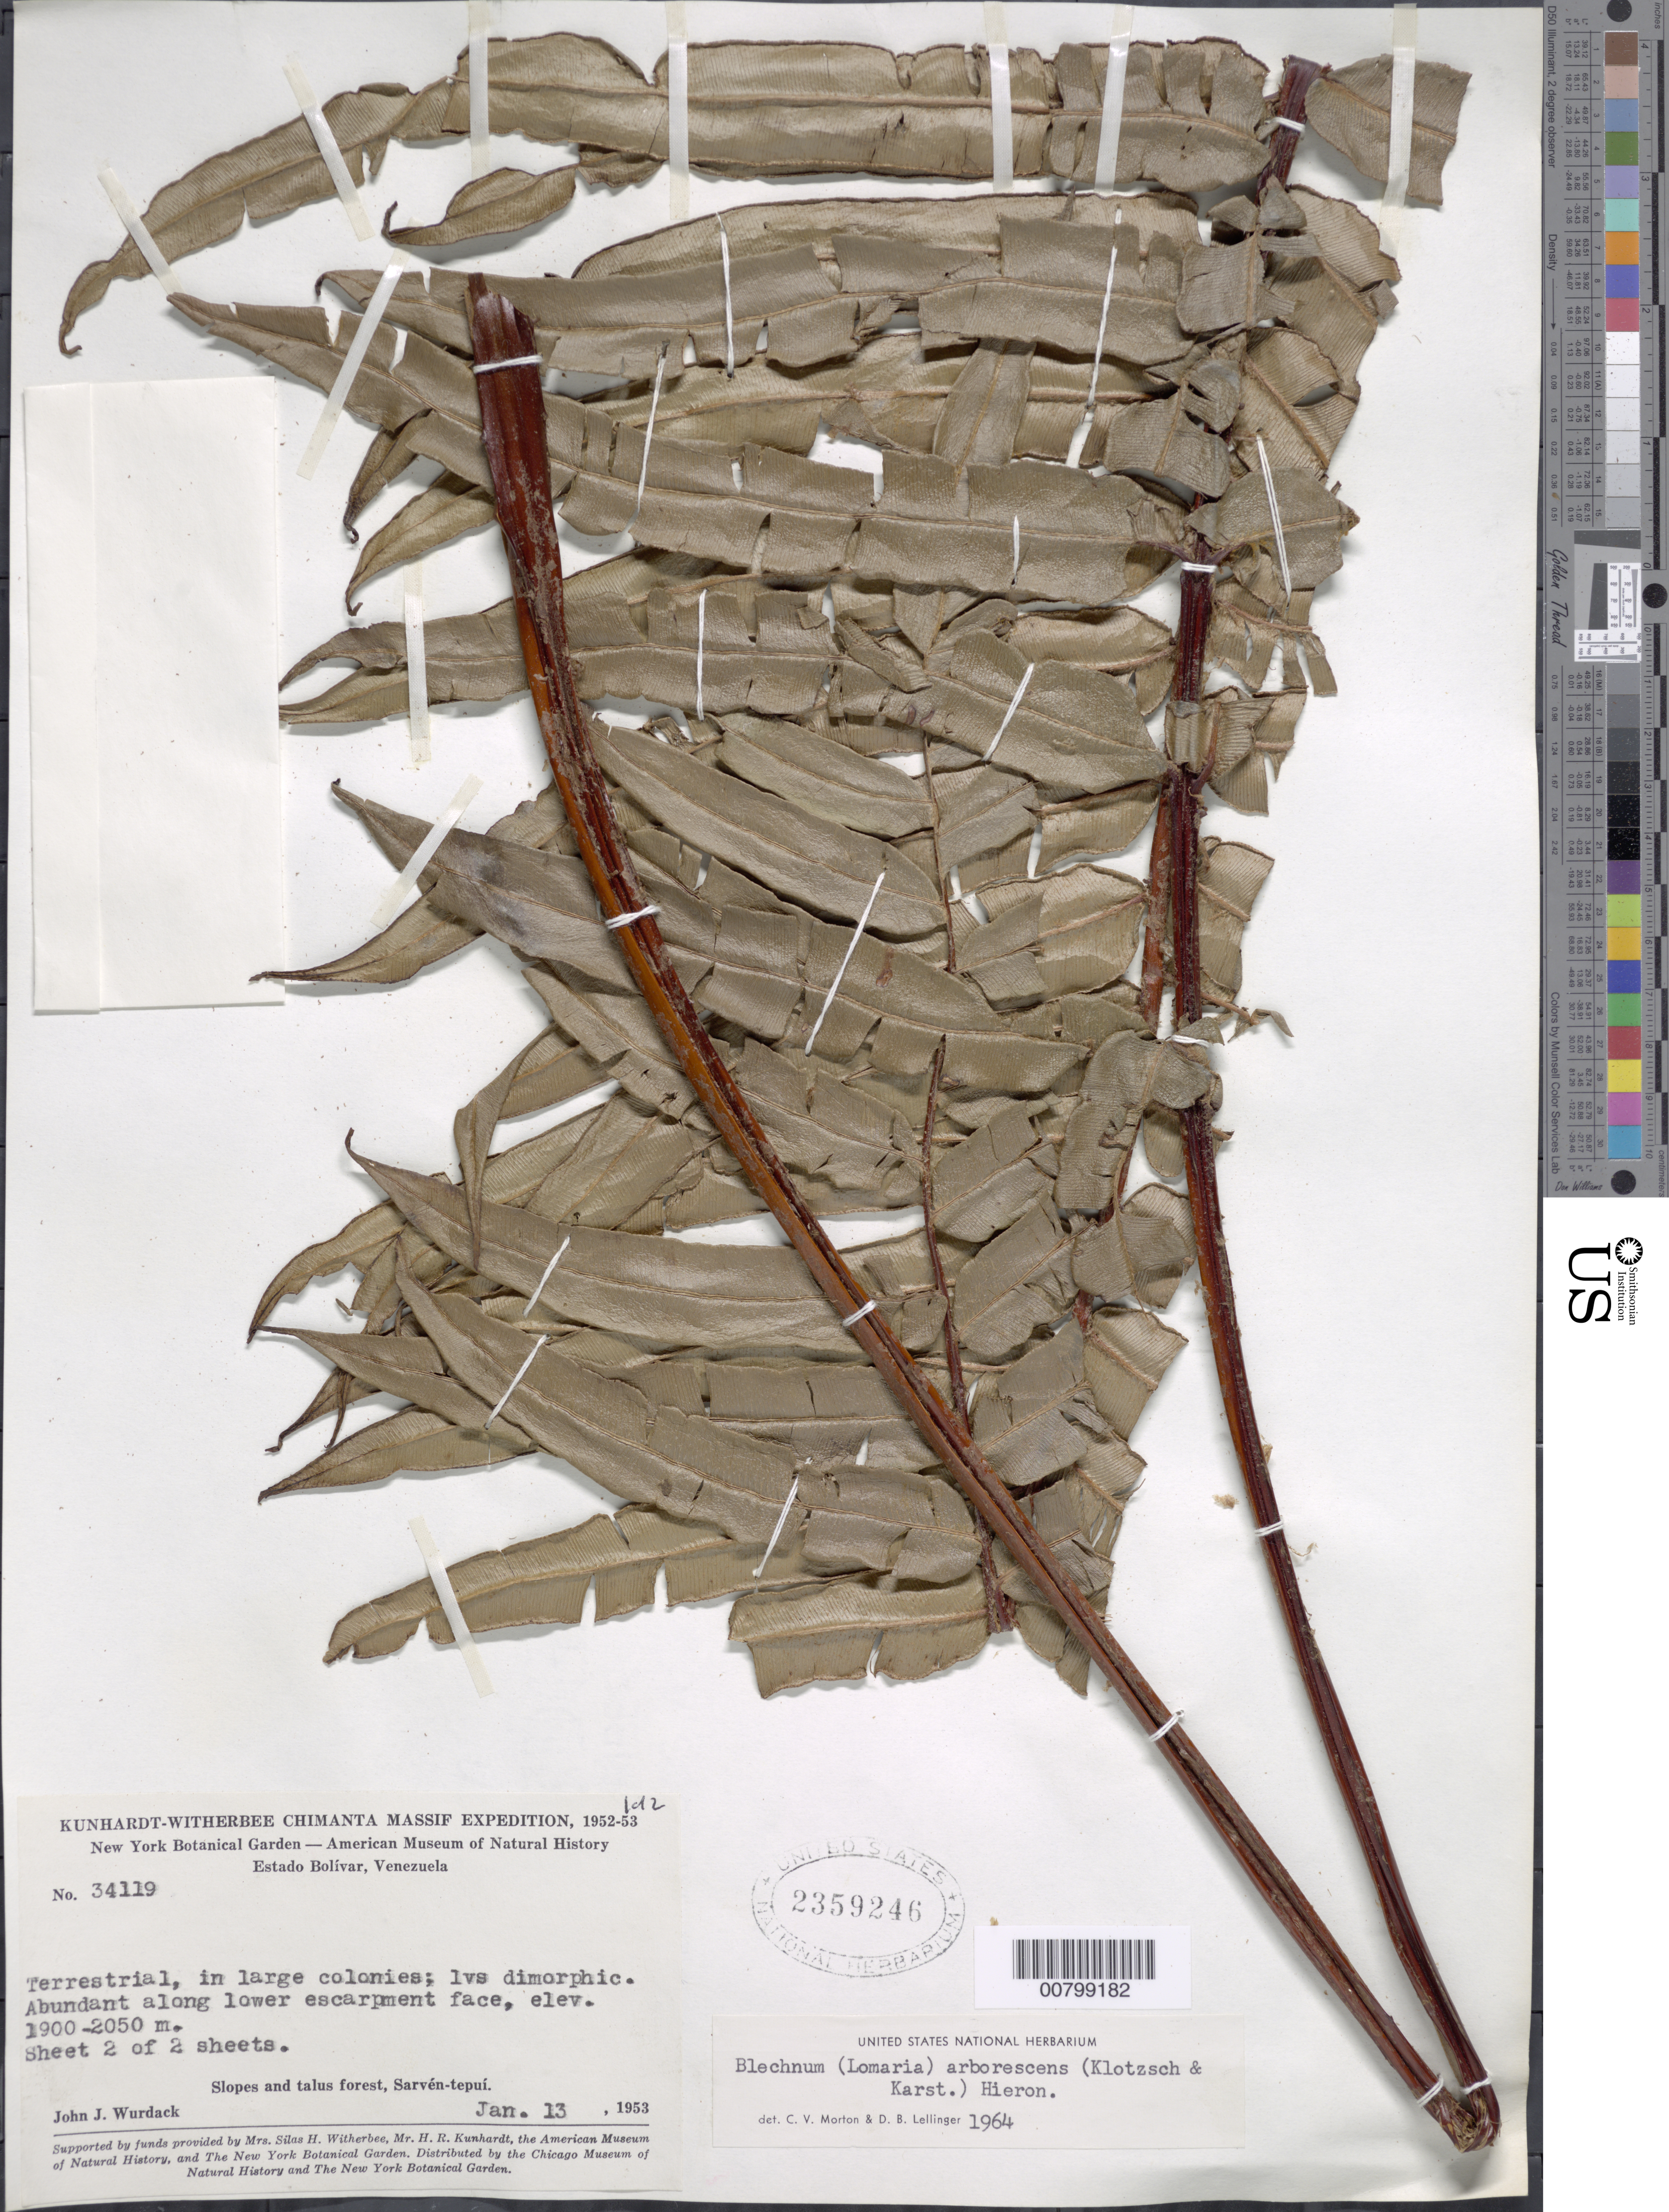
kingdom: Plantae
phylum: Tracheophyta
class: Polypodiopsida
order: Polypodiales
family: Blechnaceae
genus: Blechnum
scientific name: Blechnum cordatum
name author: (Desv.) Hieron.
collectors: J. J. Wurdack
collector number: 34119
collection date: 1953-01-13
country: Venezuela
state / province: Bolivar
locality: Slopes and talus forest, Sarven-tepui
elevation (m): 1900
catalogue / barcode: US 2359246